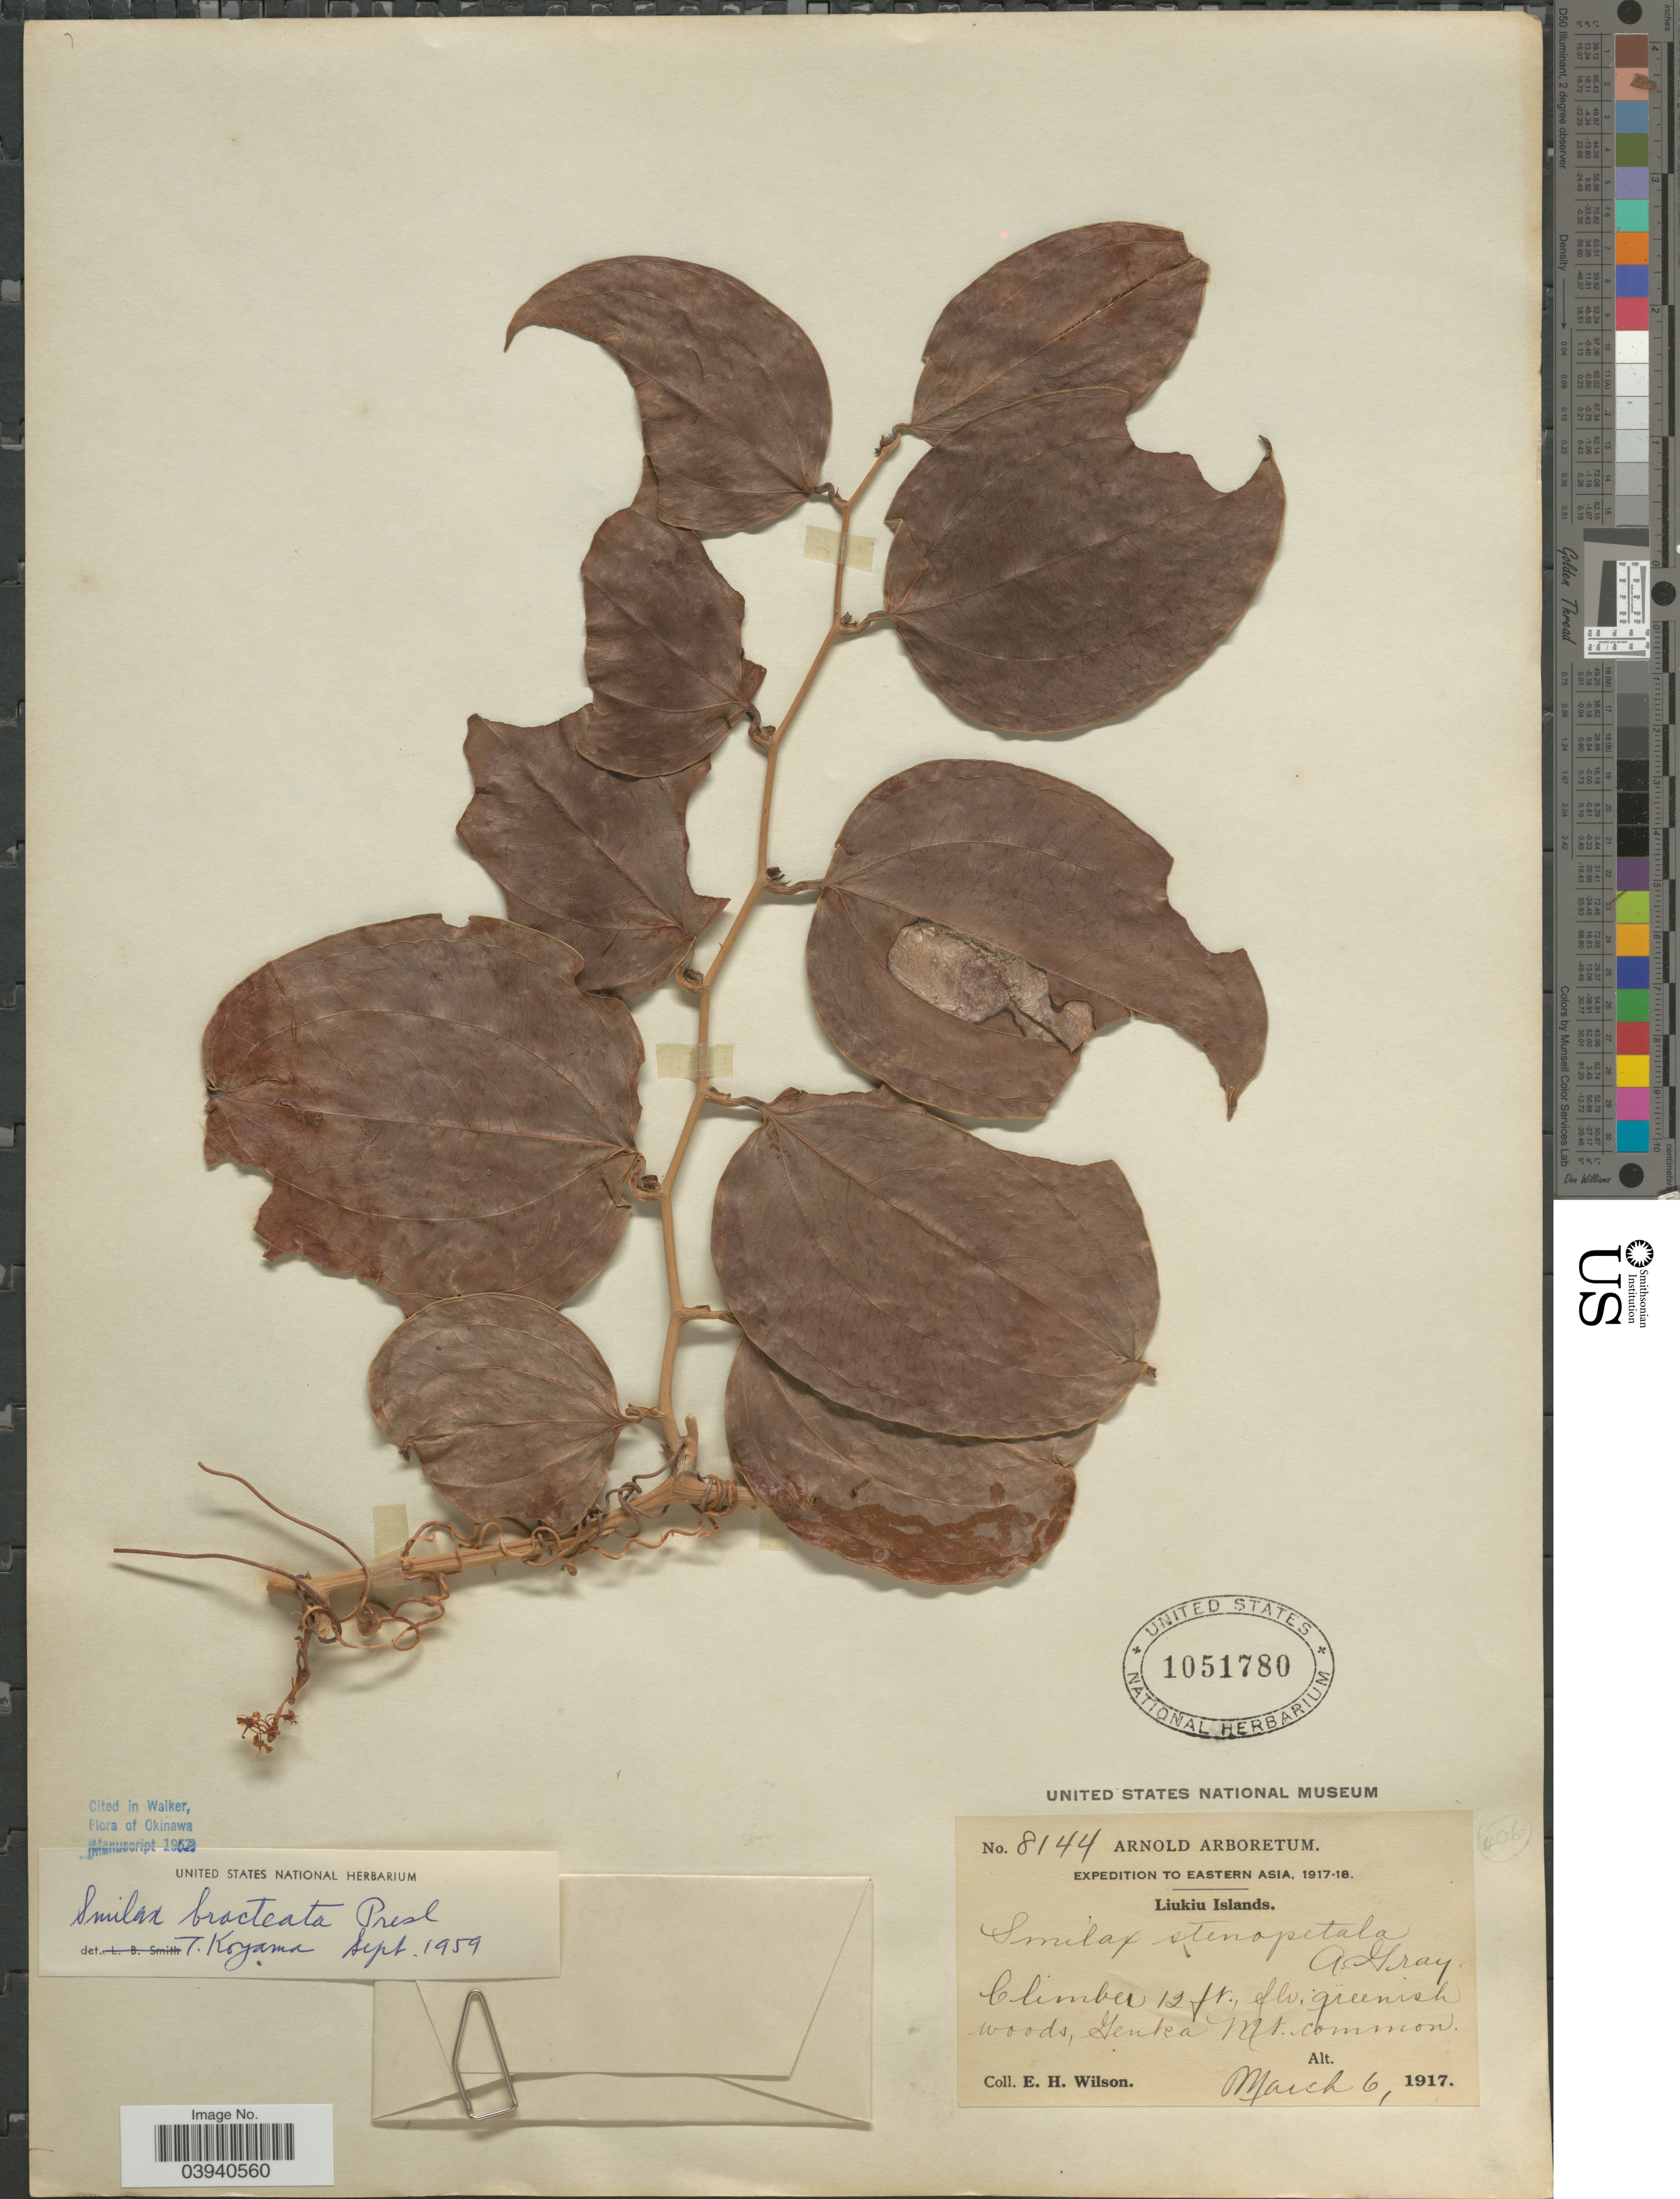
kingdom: Plantae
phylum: Tracheophyta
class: Liliopsida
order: Liliales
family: Smilacaceae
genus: Smilax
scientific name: Smilax bracteata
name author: C. Presl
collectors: E. Wilson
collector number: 8144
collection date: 1917-06-03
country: Japan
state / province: Okinawa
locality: Eastern Asia. Liukiu Islands. Genka Mt.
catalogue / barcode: US 1051780